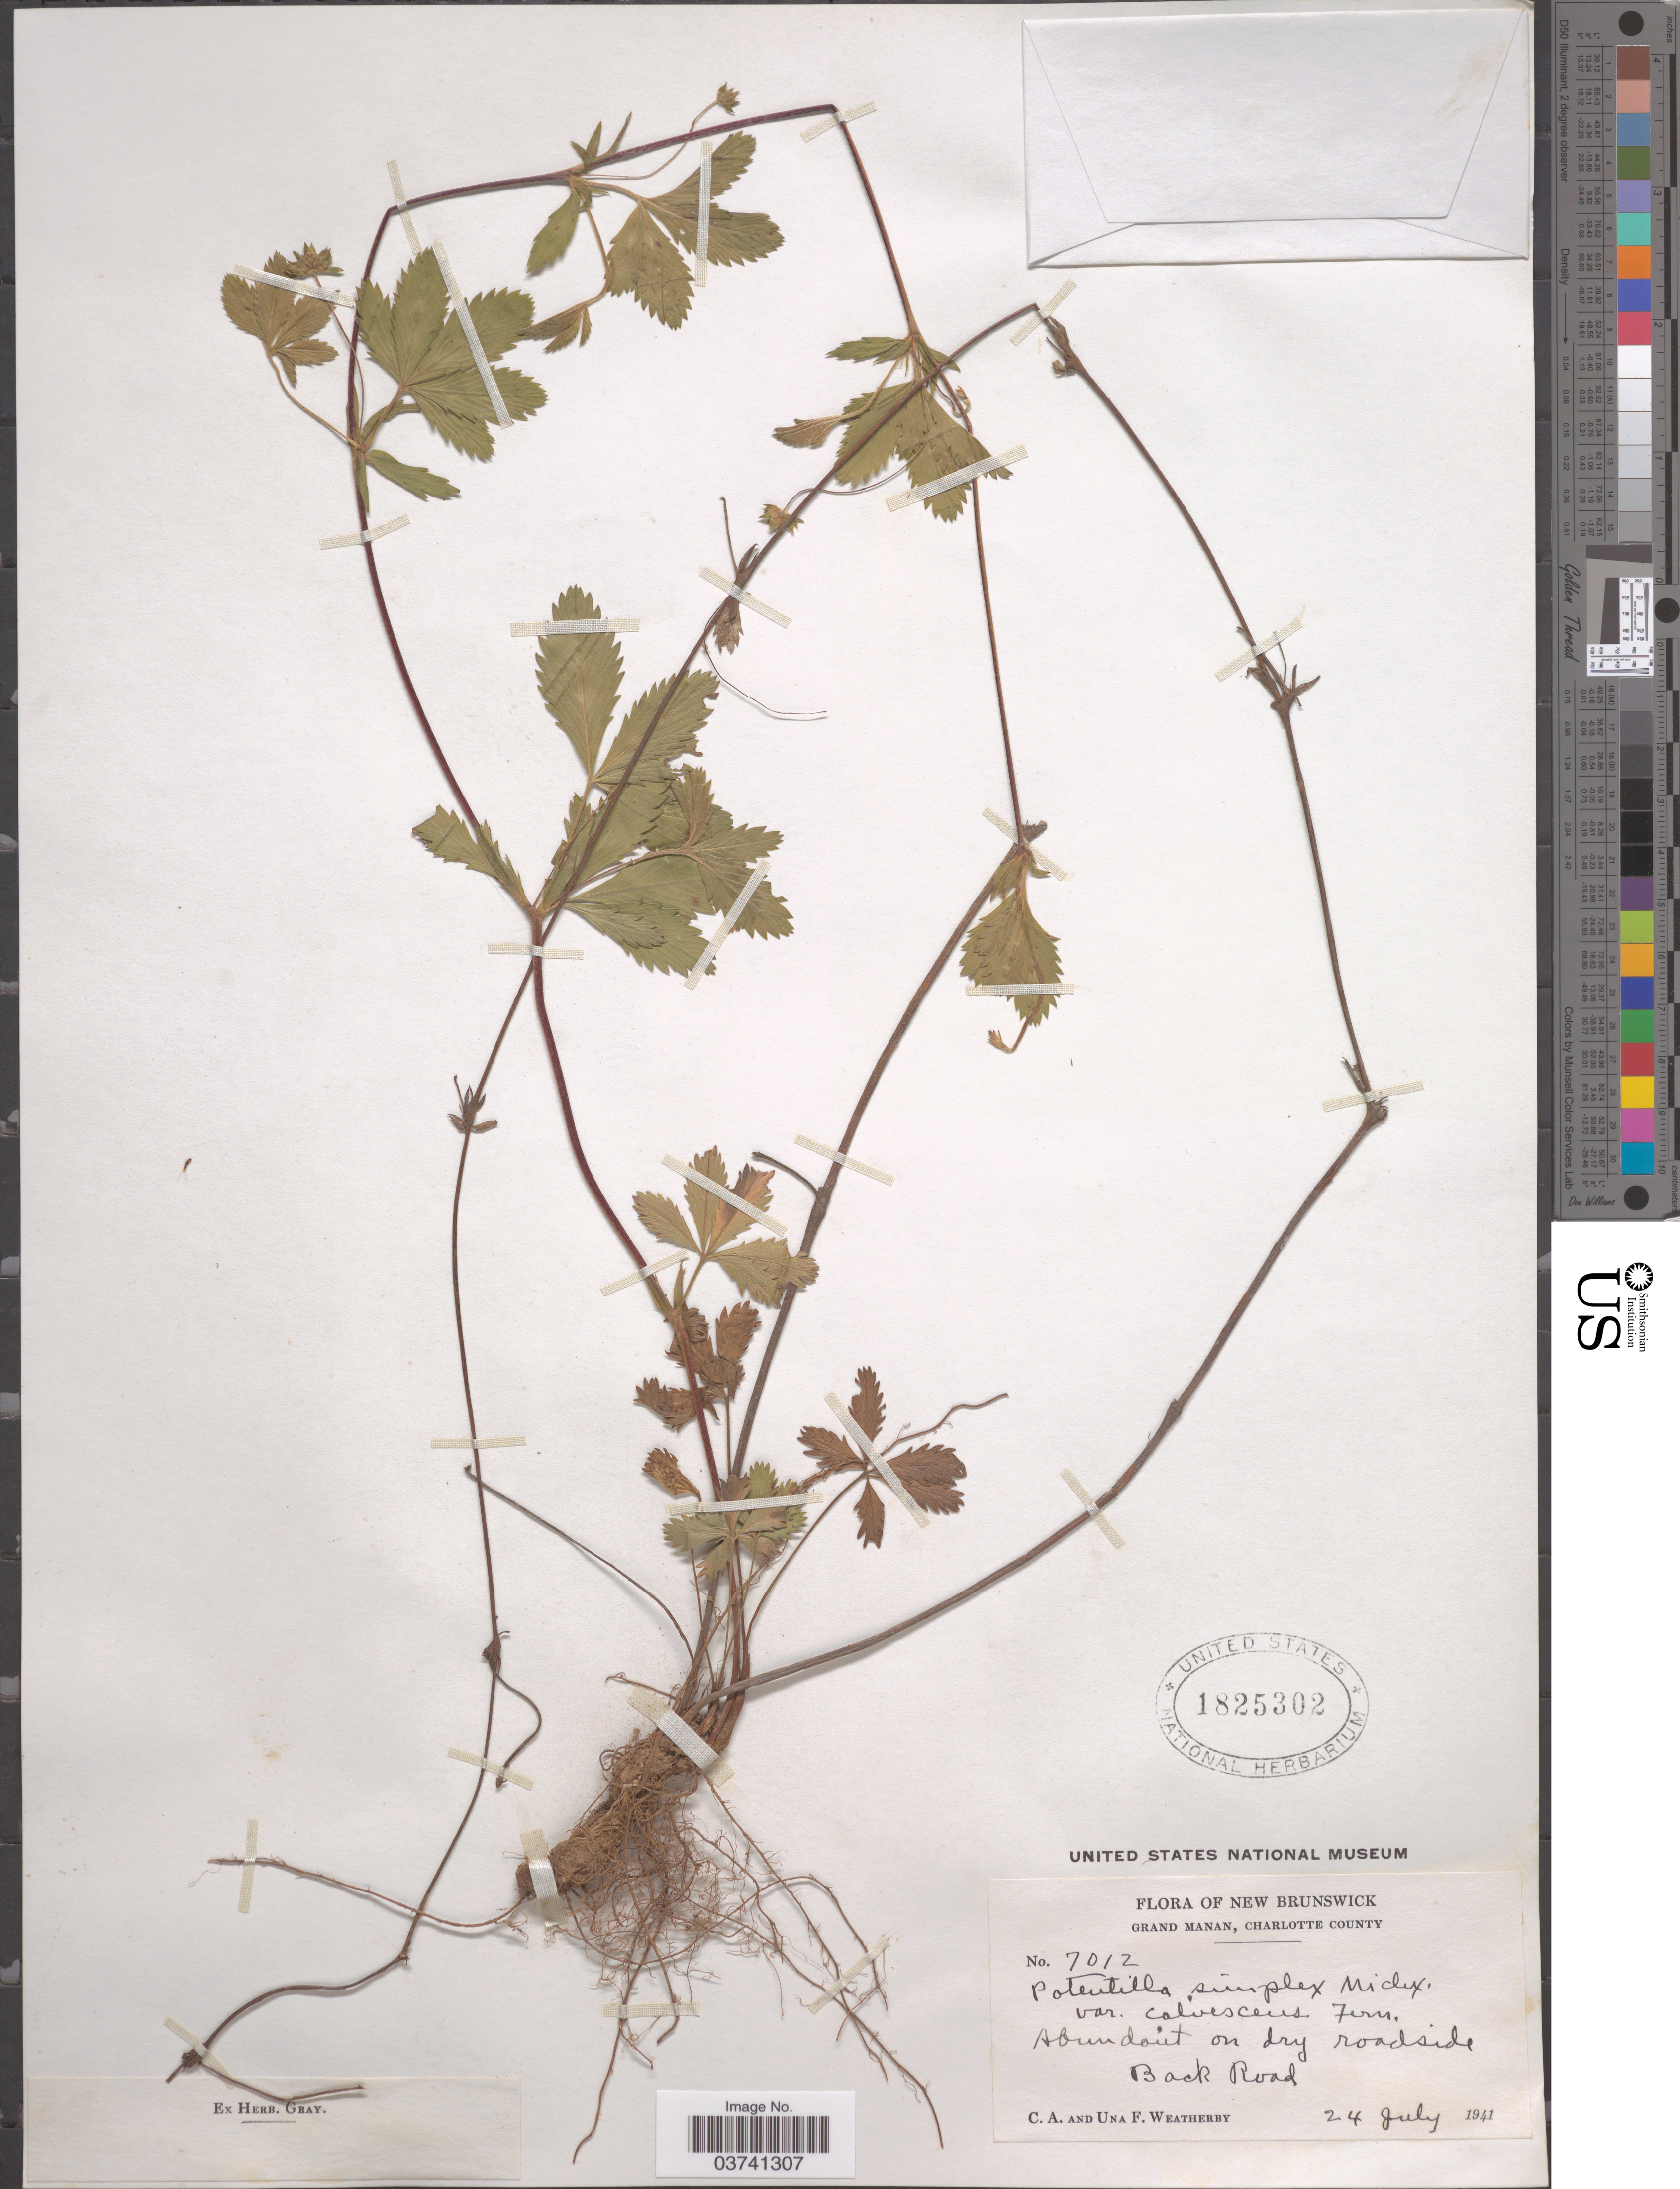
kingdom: Plantae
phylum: Tracheophyta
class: Magnoliopsida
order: Rosales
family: Rosaceae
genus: Potentilla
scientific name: Potentilla simplex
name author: Michx.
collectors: C. A. Weatherby & U. Weatherby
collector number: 7012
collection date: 1941-07-24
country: Canada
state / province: New Brunswick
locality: Grand Manan, Charlotte County. Back Road.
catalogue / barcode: US 1825302